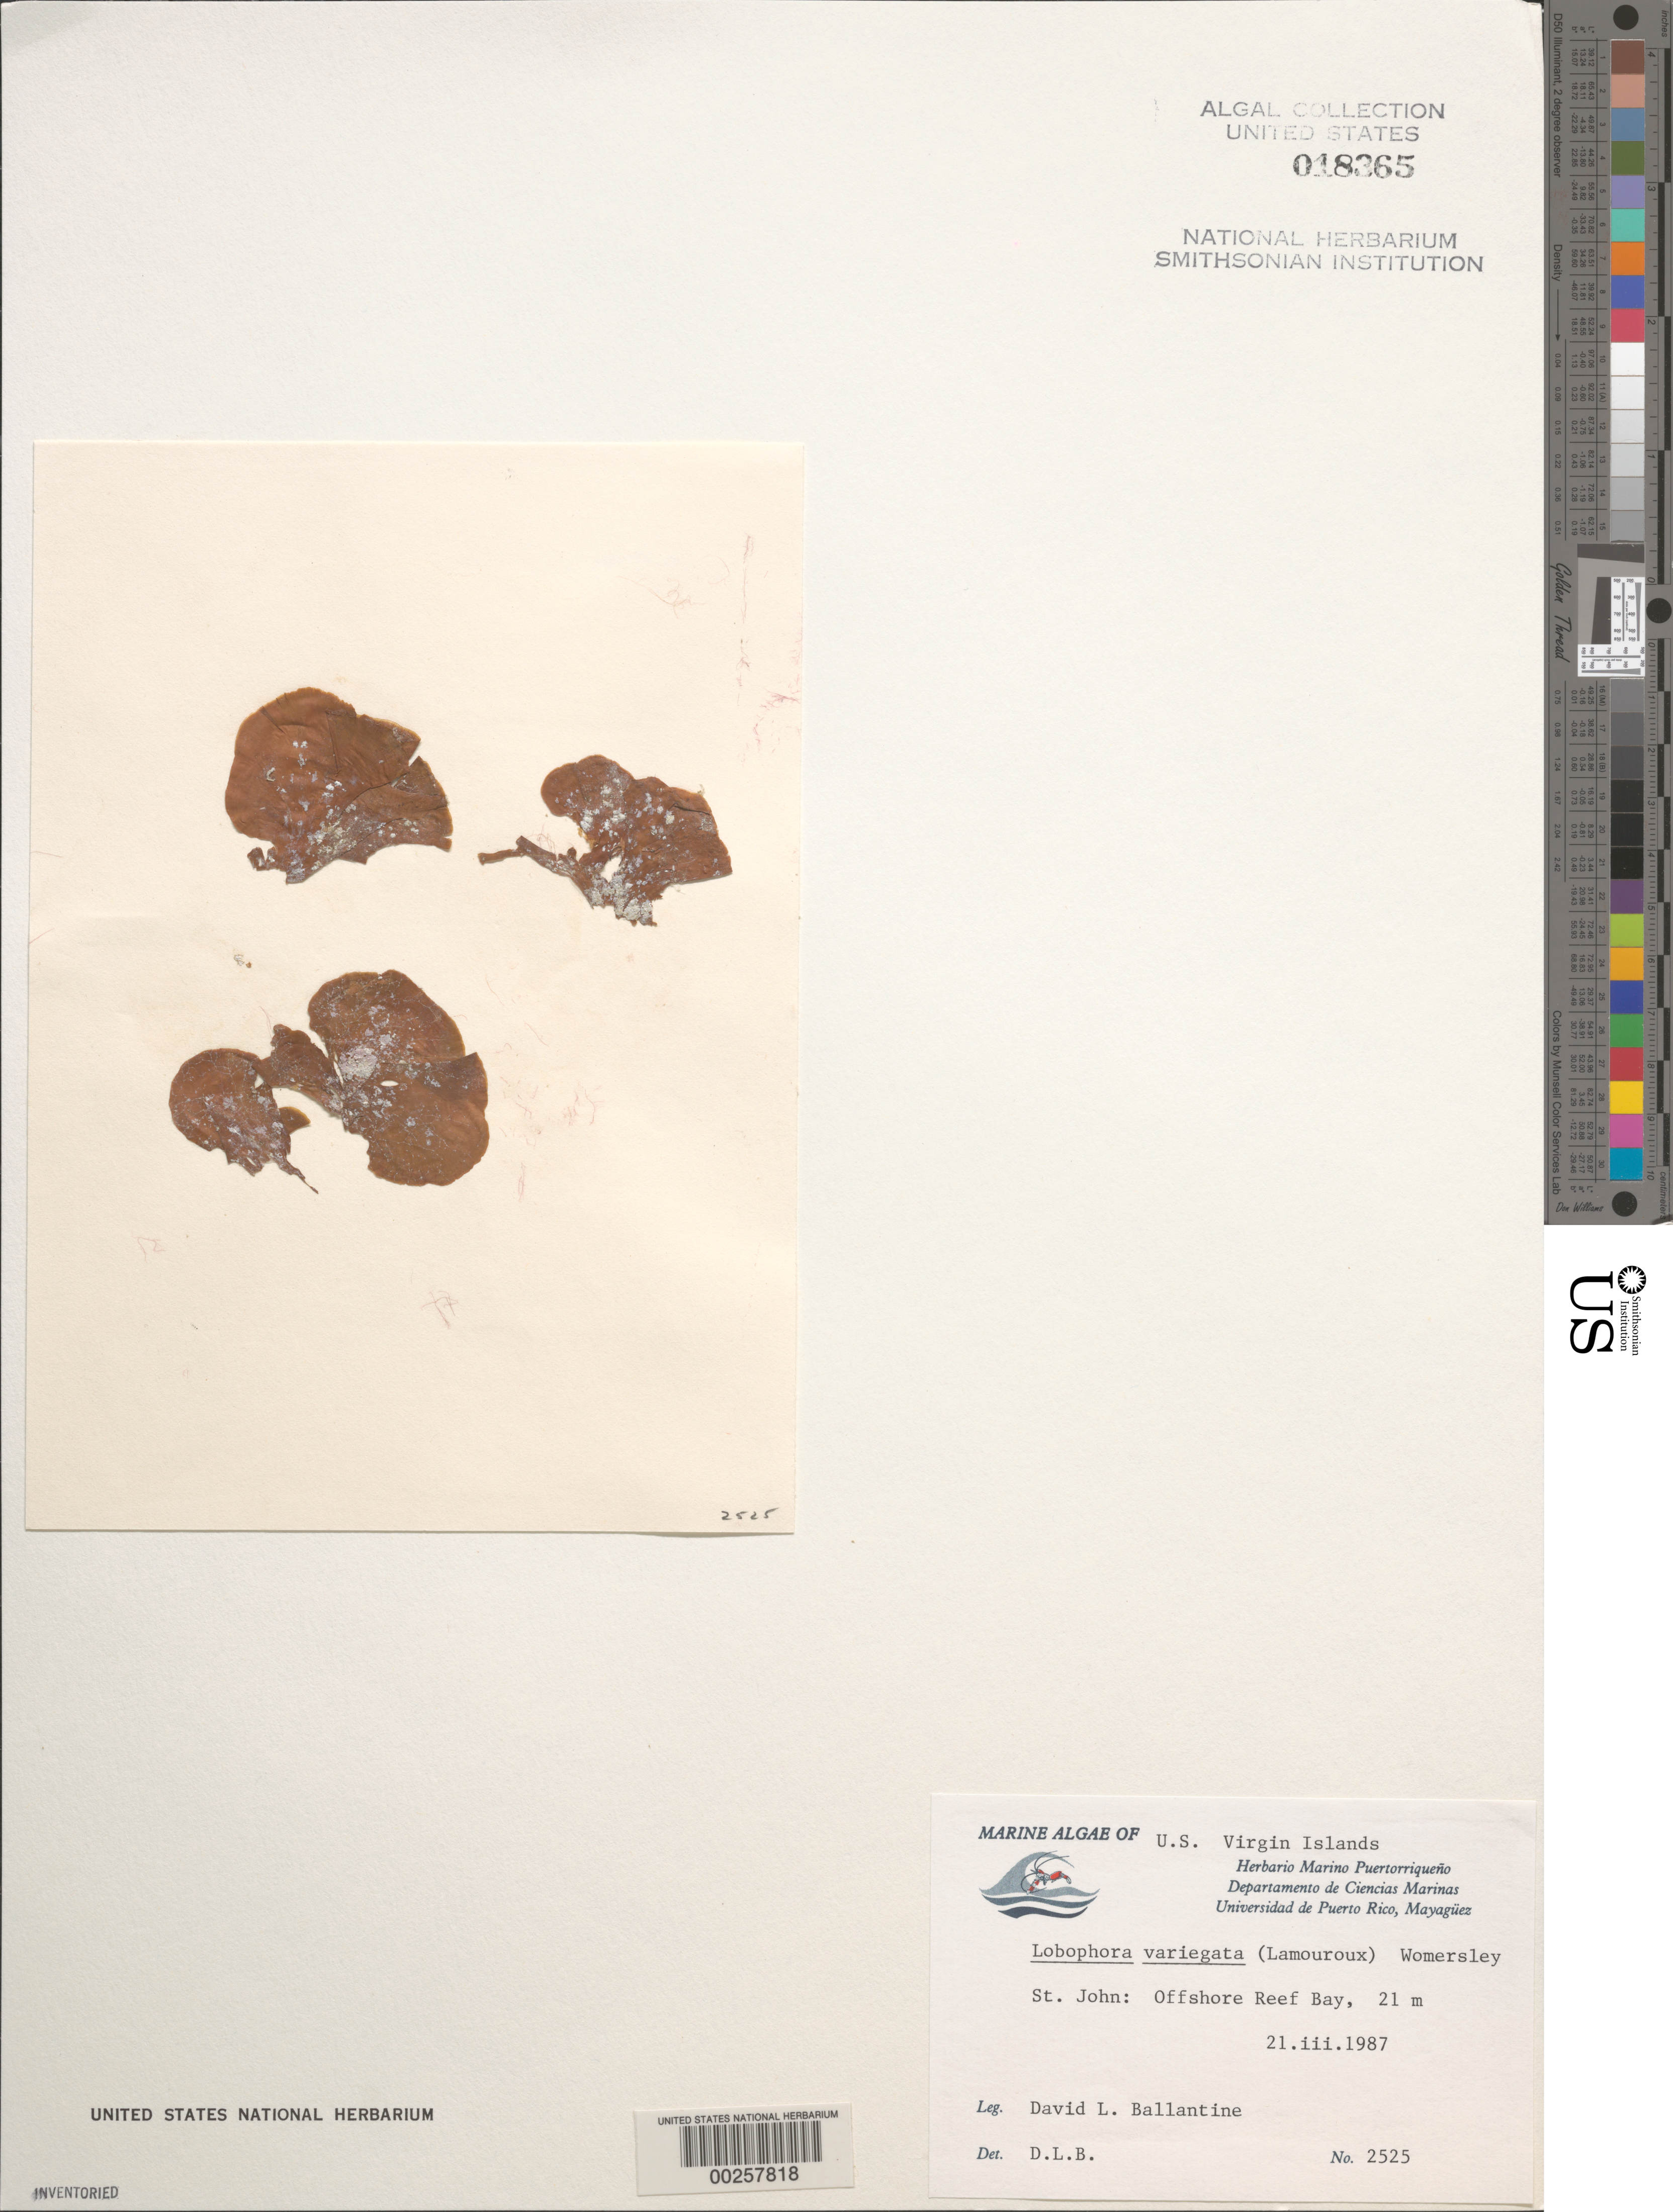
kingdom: Chromista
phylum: Ochrophyta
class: Phaeophyceae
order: Dictyotales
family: Dictyotaceae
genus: Lobophora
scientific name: Lobophora variegata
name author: (J.V.Lamouroux) Womersley & E.C. Oliveira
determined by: Ballantine, D. L.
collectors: D.L. Ballantine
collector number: DLB 2525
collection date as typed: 21 Mar 1987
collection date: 1987-03-21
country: U.S. Virgin Islands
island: St. John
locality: Reef Bay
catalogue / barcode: US 18365